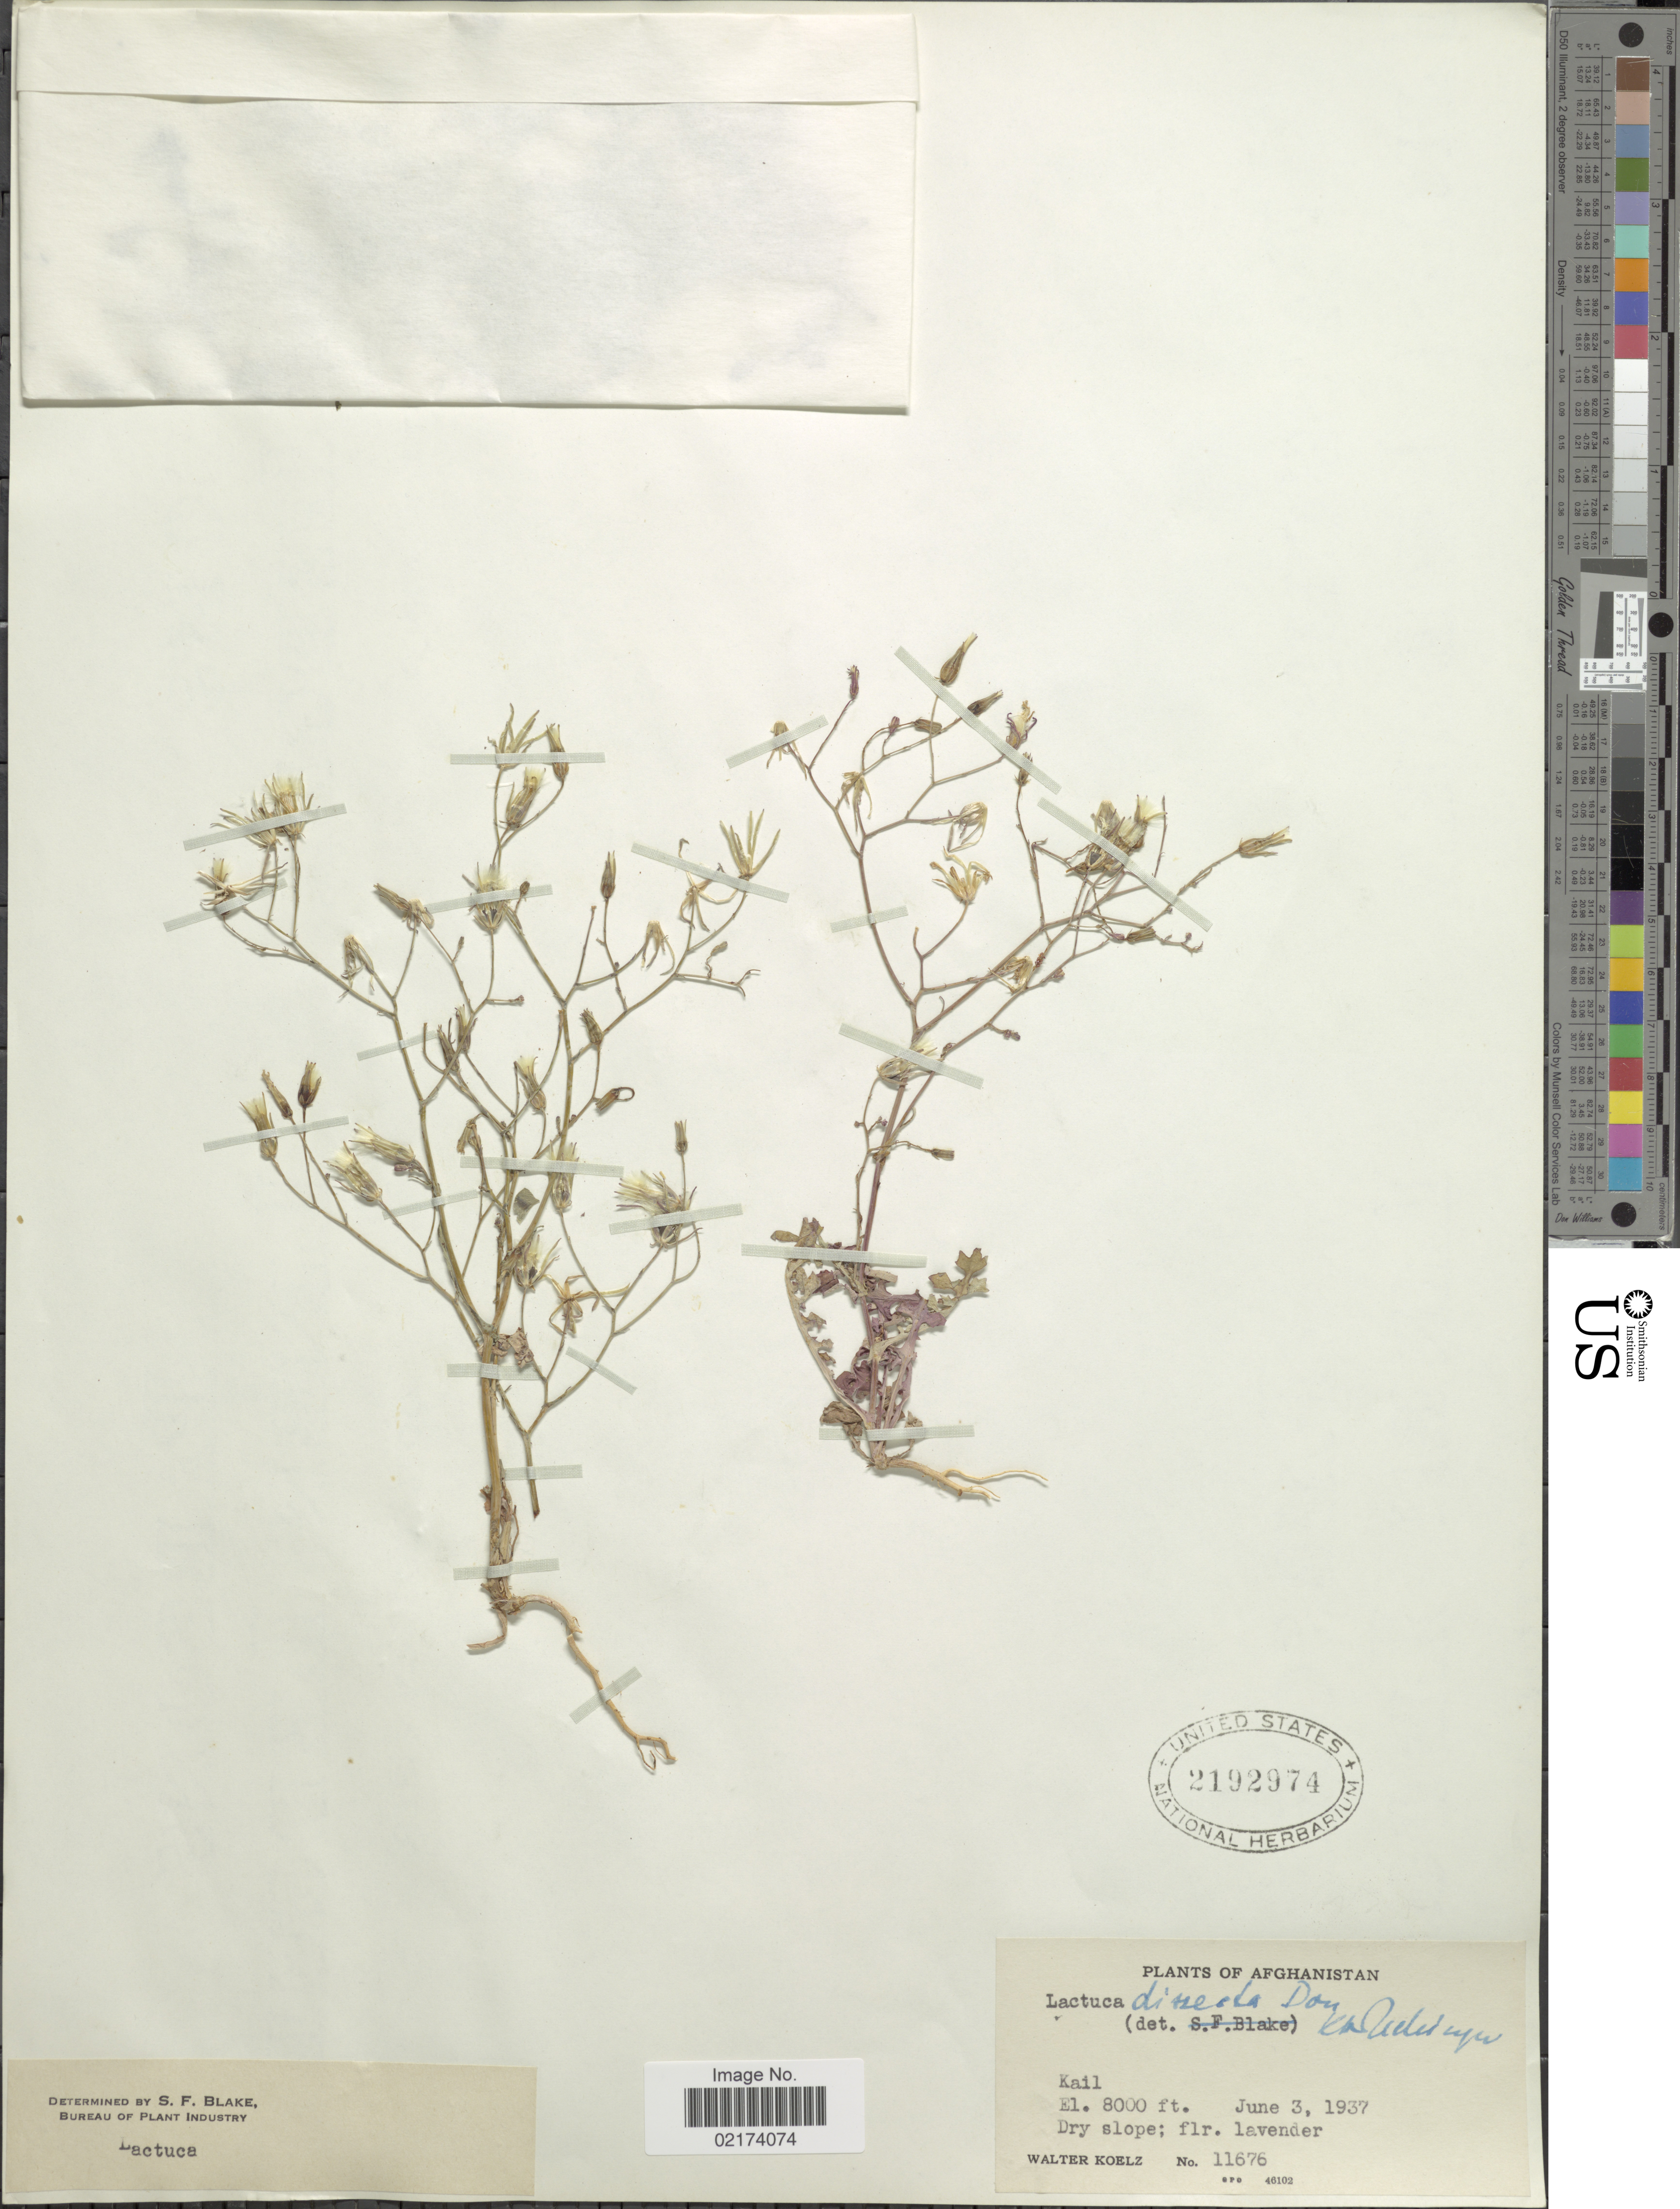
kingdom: Plantae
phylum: Tracheophyta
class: Magnoliopsida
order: Asterales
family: Asteraceae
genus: Lactuca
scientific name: Lactuca dissecta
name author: D. Don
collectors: W. N. Koelz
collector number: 11676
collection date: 1937-06-03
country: Afghanistan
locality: Kail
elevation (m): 2438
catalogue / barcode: US 2192974